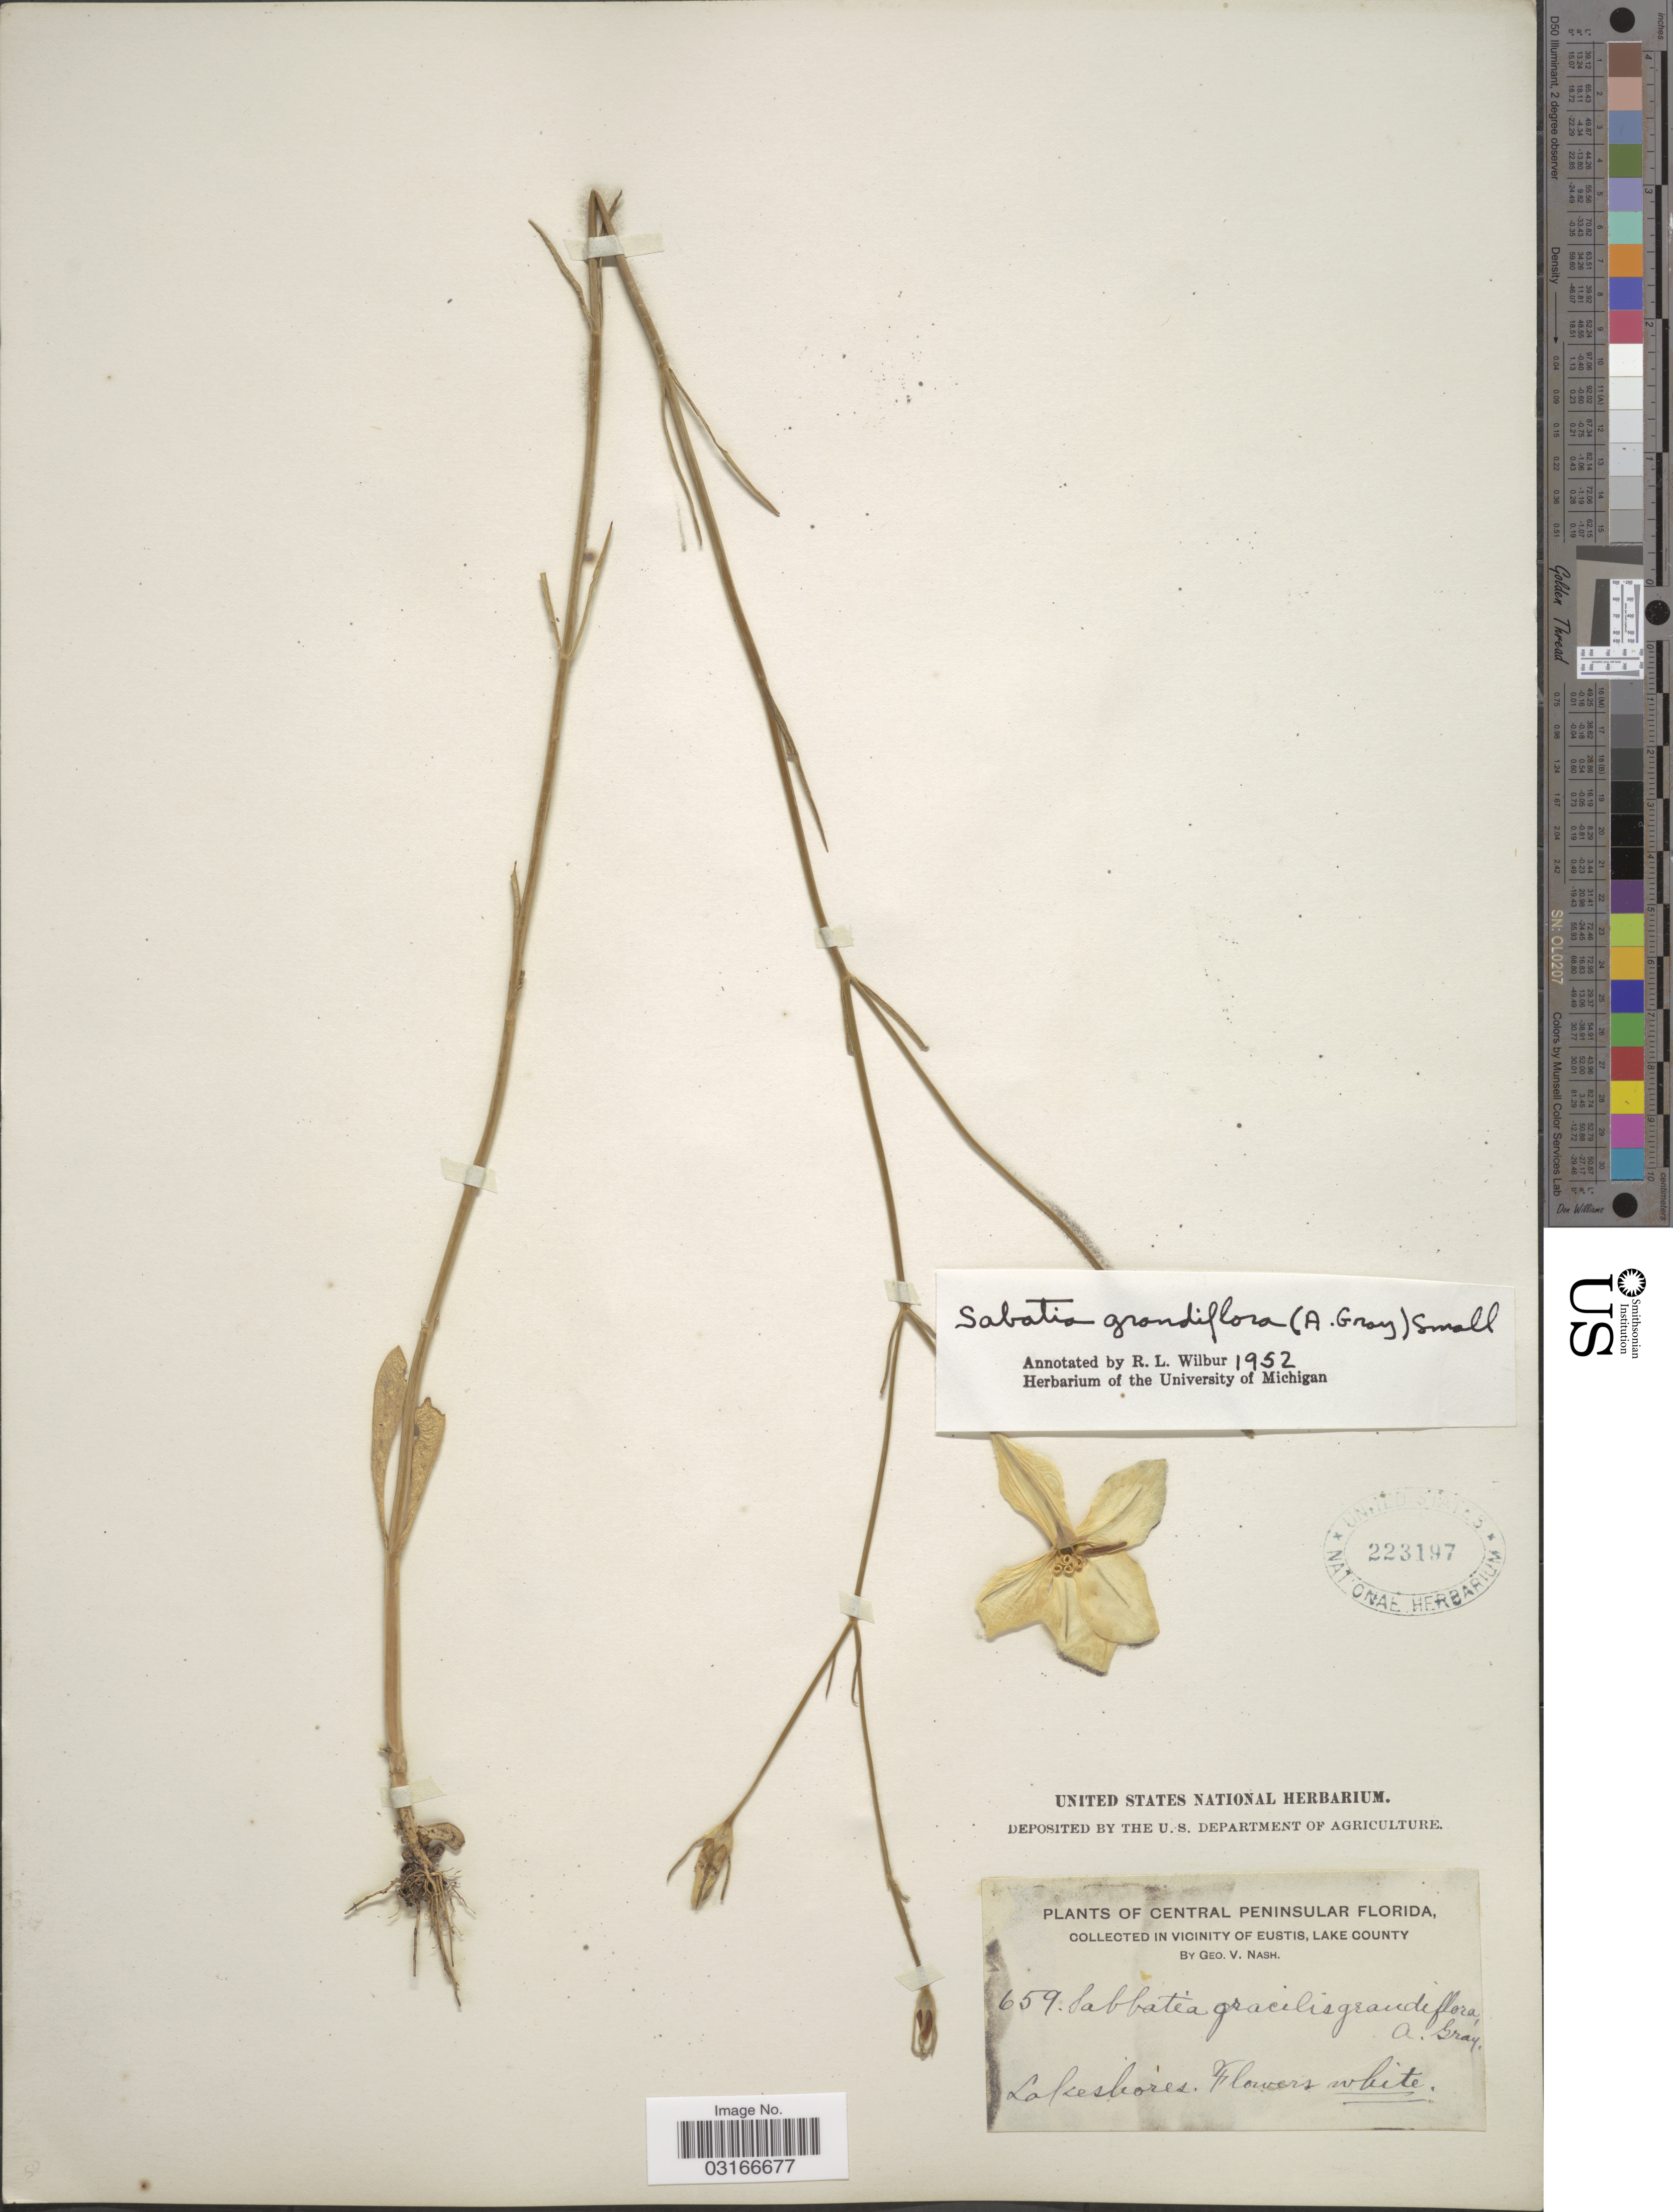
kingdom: Plantae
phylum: Tracheophyta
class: Magnoliopsida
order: Gentianales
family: Gentianaceae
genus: Sabatia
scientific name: Sabatia grandiflora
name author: (A. Gray) Small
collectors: G. V. Nash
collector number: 659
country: United States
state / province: Florida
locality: Central Peninsular Florida. In Vicinity of Eustis, Lake County.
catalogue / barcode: US 223197